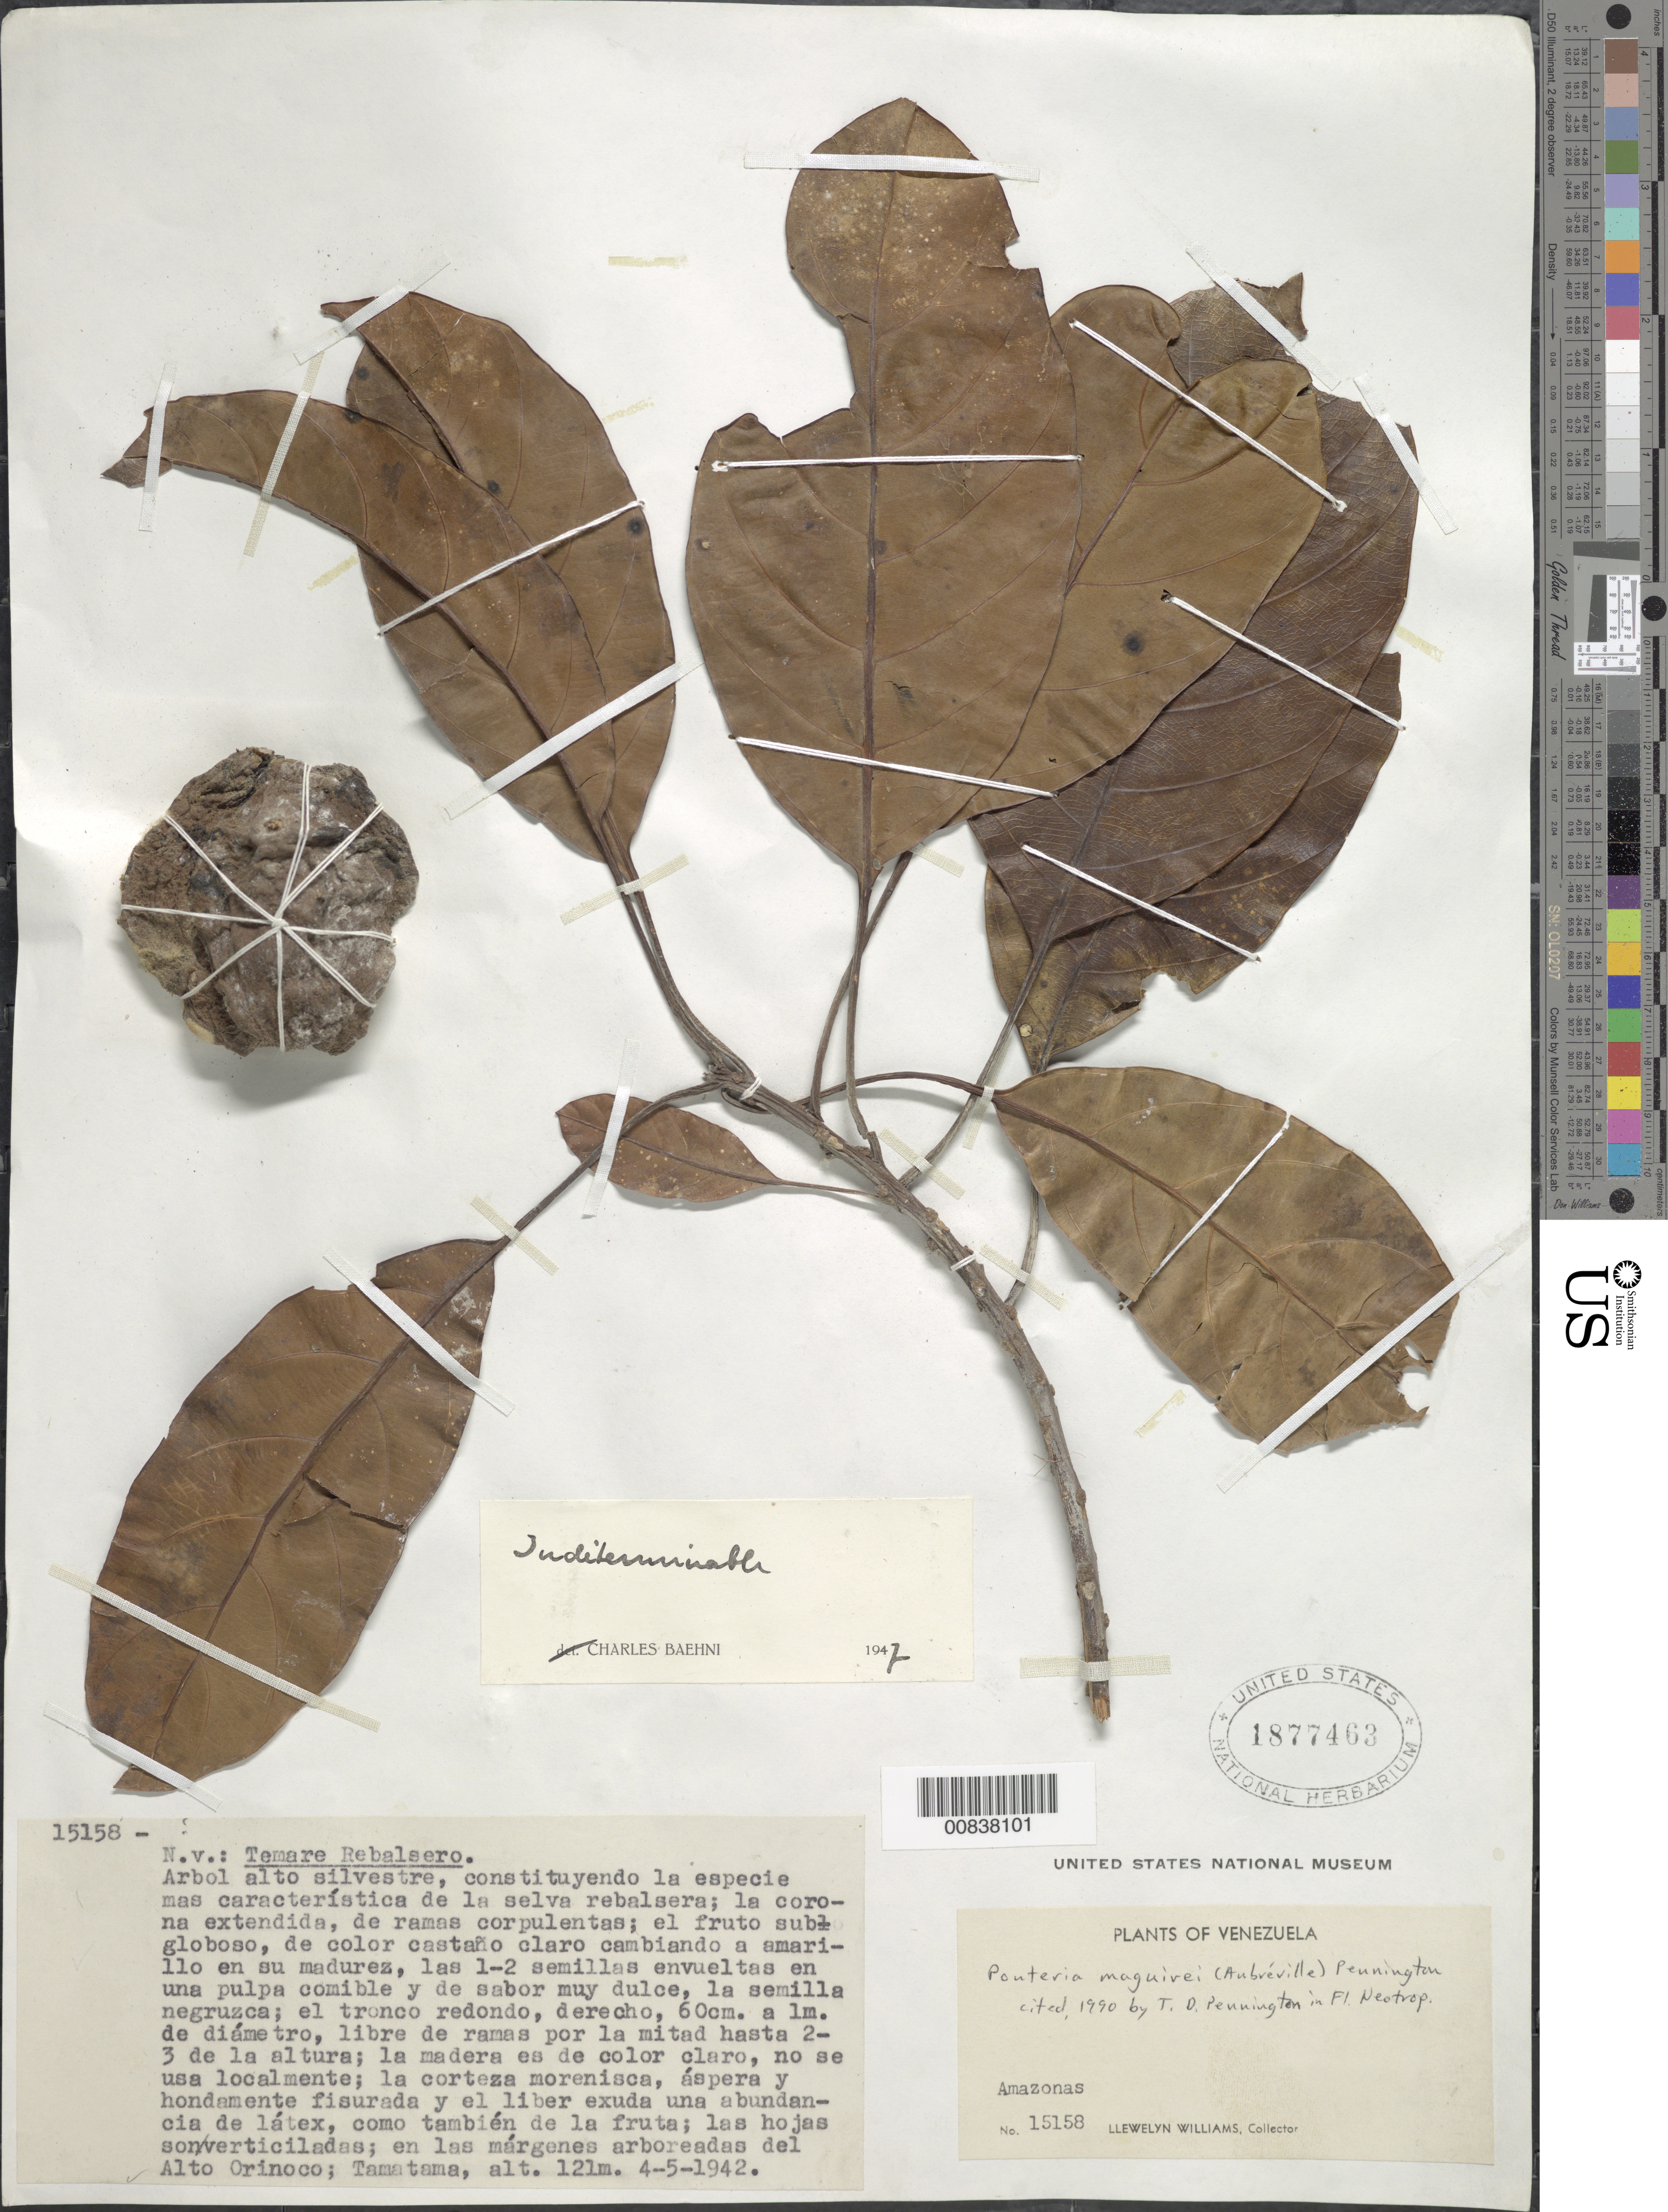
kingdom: Plantae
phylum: Tracheophyta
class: Magnoliopsida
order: Ericales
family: Sapotaceae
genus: Pouteria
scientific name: Pouteria maguirei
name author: (Aubrév.) T.D. Penn.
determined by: Pennington, T. D., (K)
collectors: Ll. Williams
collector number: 15158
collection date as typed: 4-May-42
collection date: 1942-05-04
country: Venezuela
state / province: Amazonas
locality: Tamatama, Río Orinoco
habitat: Margenes arboreadas del Alto Orinoco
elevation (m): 121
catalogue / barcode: US 1877463